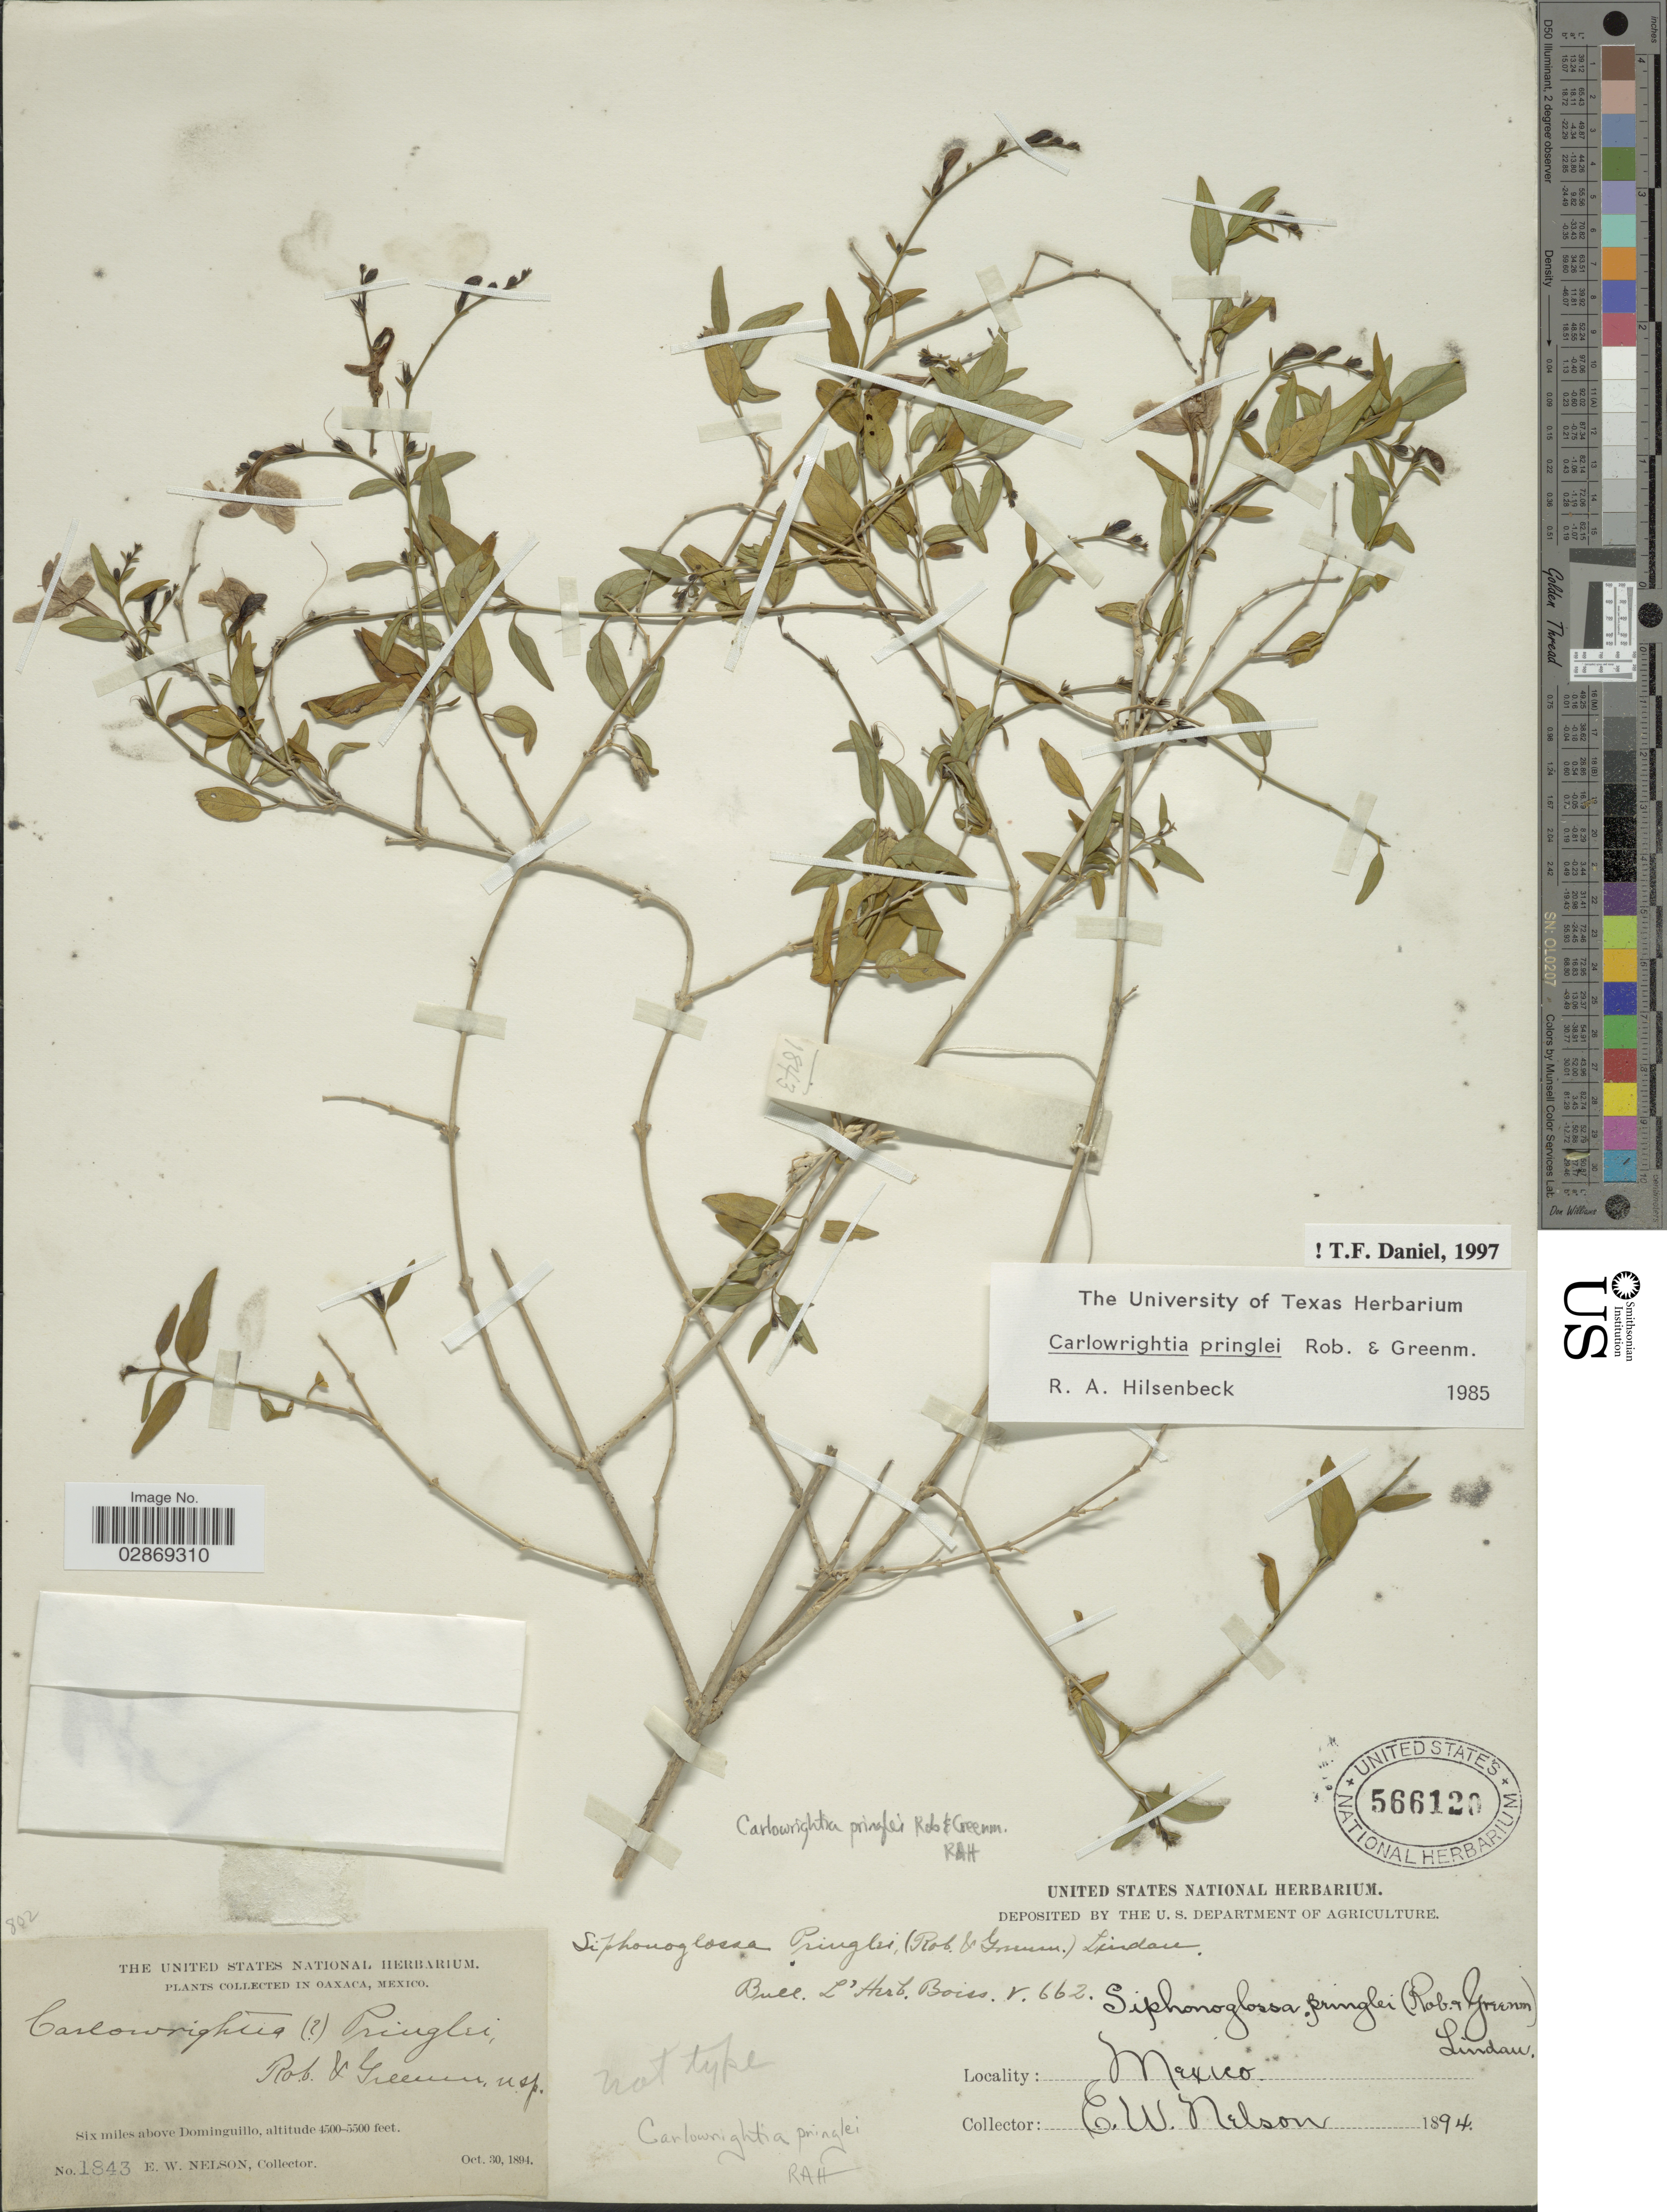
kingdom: Plantae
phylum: Tracheophyta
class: Magnoliopsida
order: Lamiales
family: Acanthaceae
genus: Carlowrightia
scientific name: Carlowrightia pringlei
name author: B.L. Rob. & Greenm.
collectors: E. W. Nelson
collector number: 1843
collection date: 1894-10-30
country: Mexico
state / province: Oaxaca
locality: Six miles above Dominguillo.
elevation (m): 1372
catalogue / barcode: US 566120